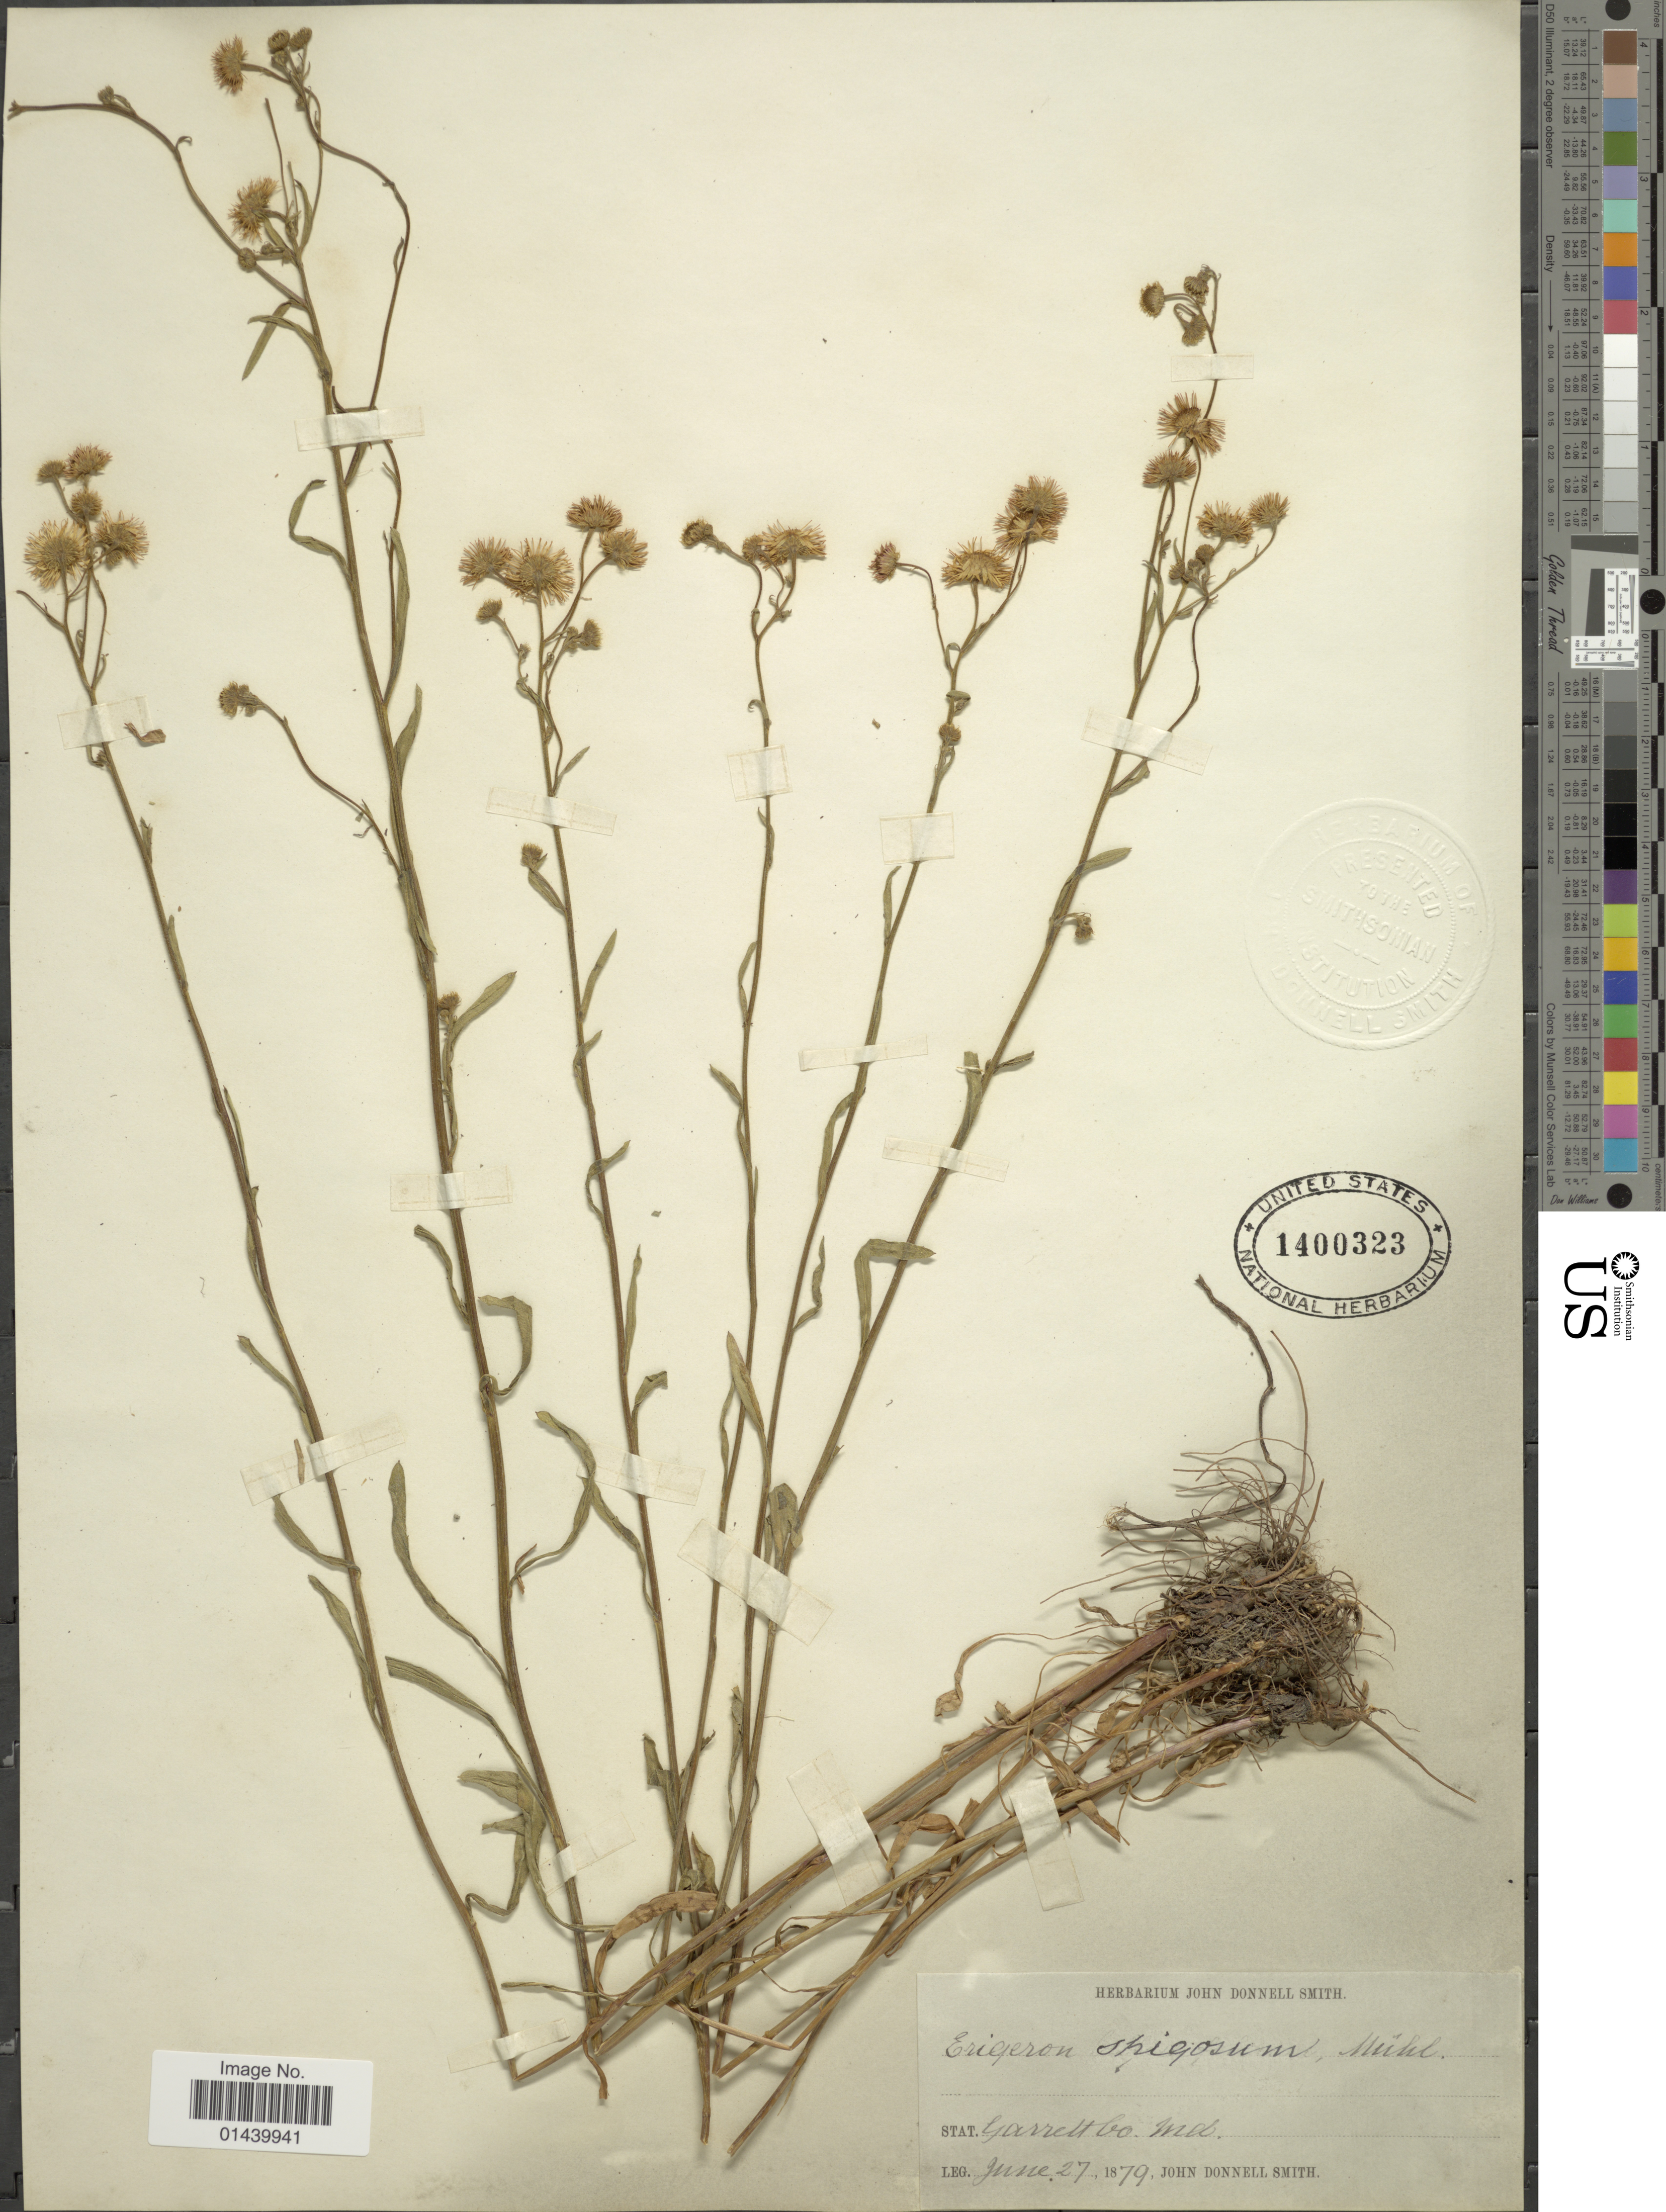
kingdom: Plantae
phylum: Tracheophyta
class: Magnoliopsida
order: Asterales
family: Asteraceae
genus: Erigeron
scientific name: Erigeron strigosus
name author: Muhl. ex Willd.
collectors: J. Donnell Smith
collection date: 1879-06-27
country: United States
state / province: Maryland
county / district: Garrett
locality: Stat. Garrett Co. Md.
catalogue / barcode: US 1400323